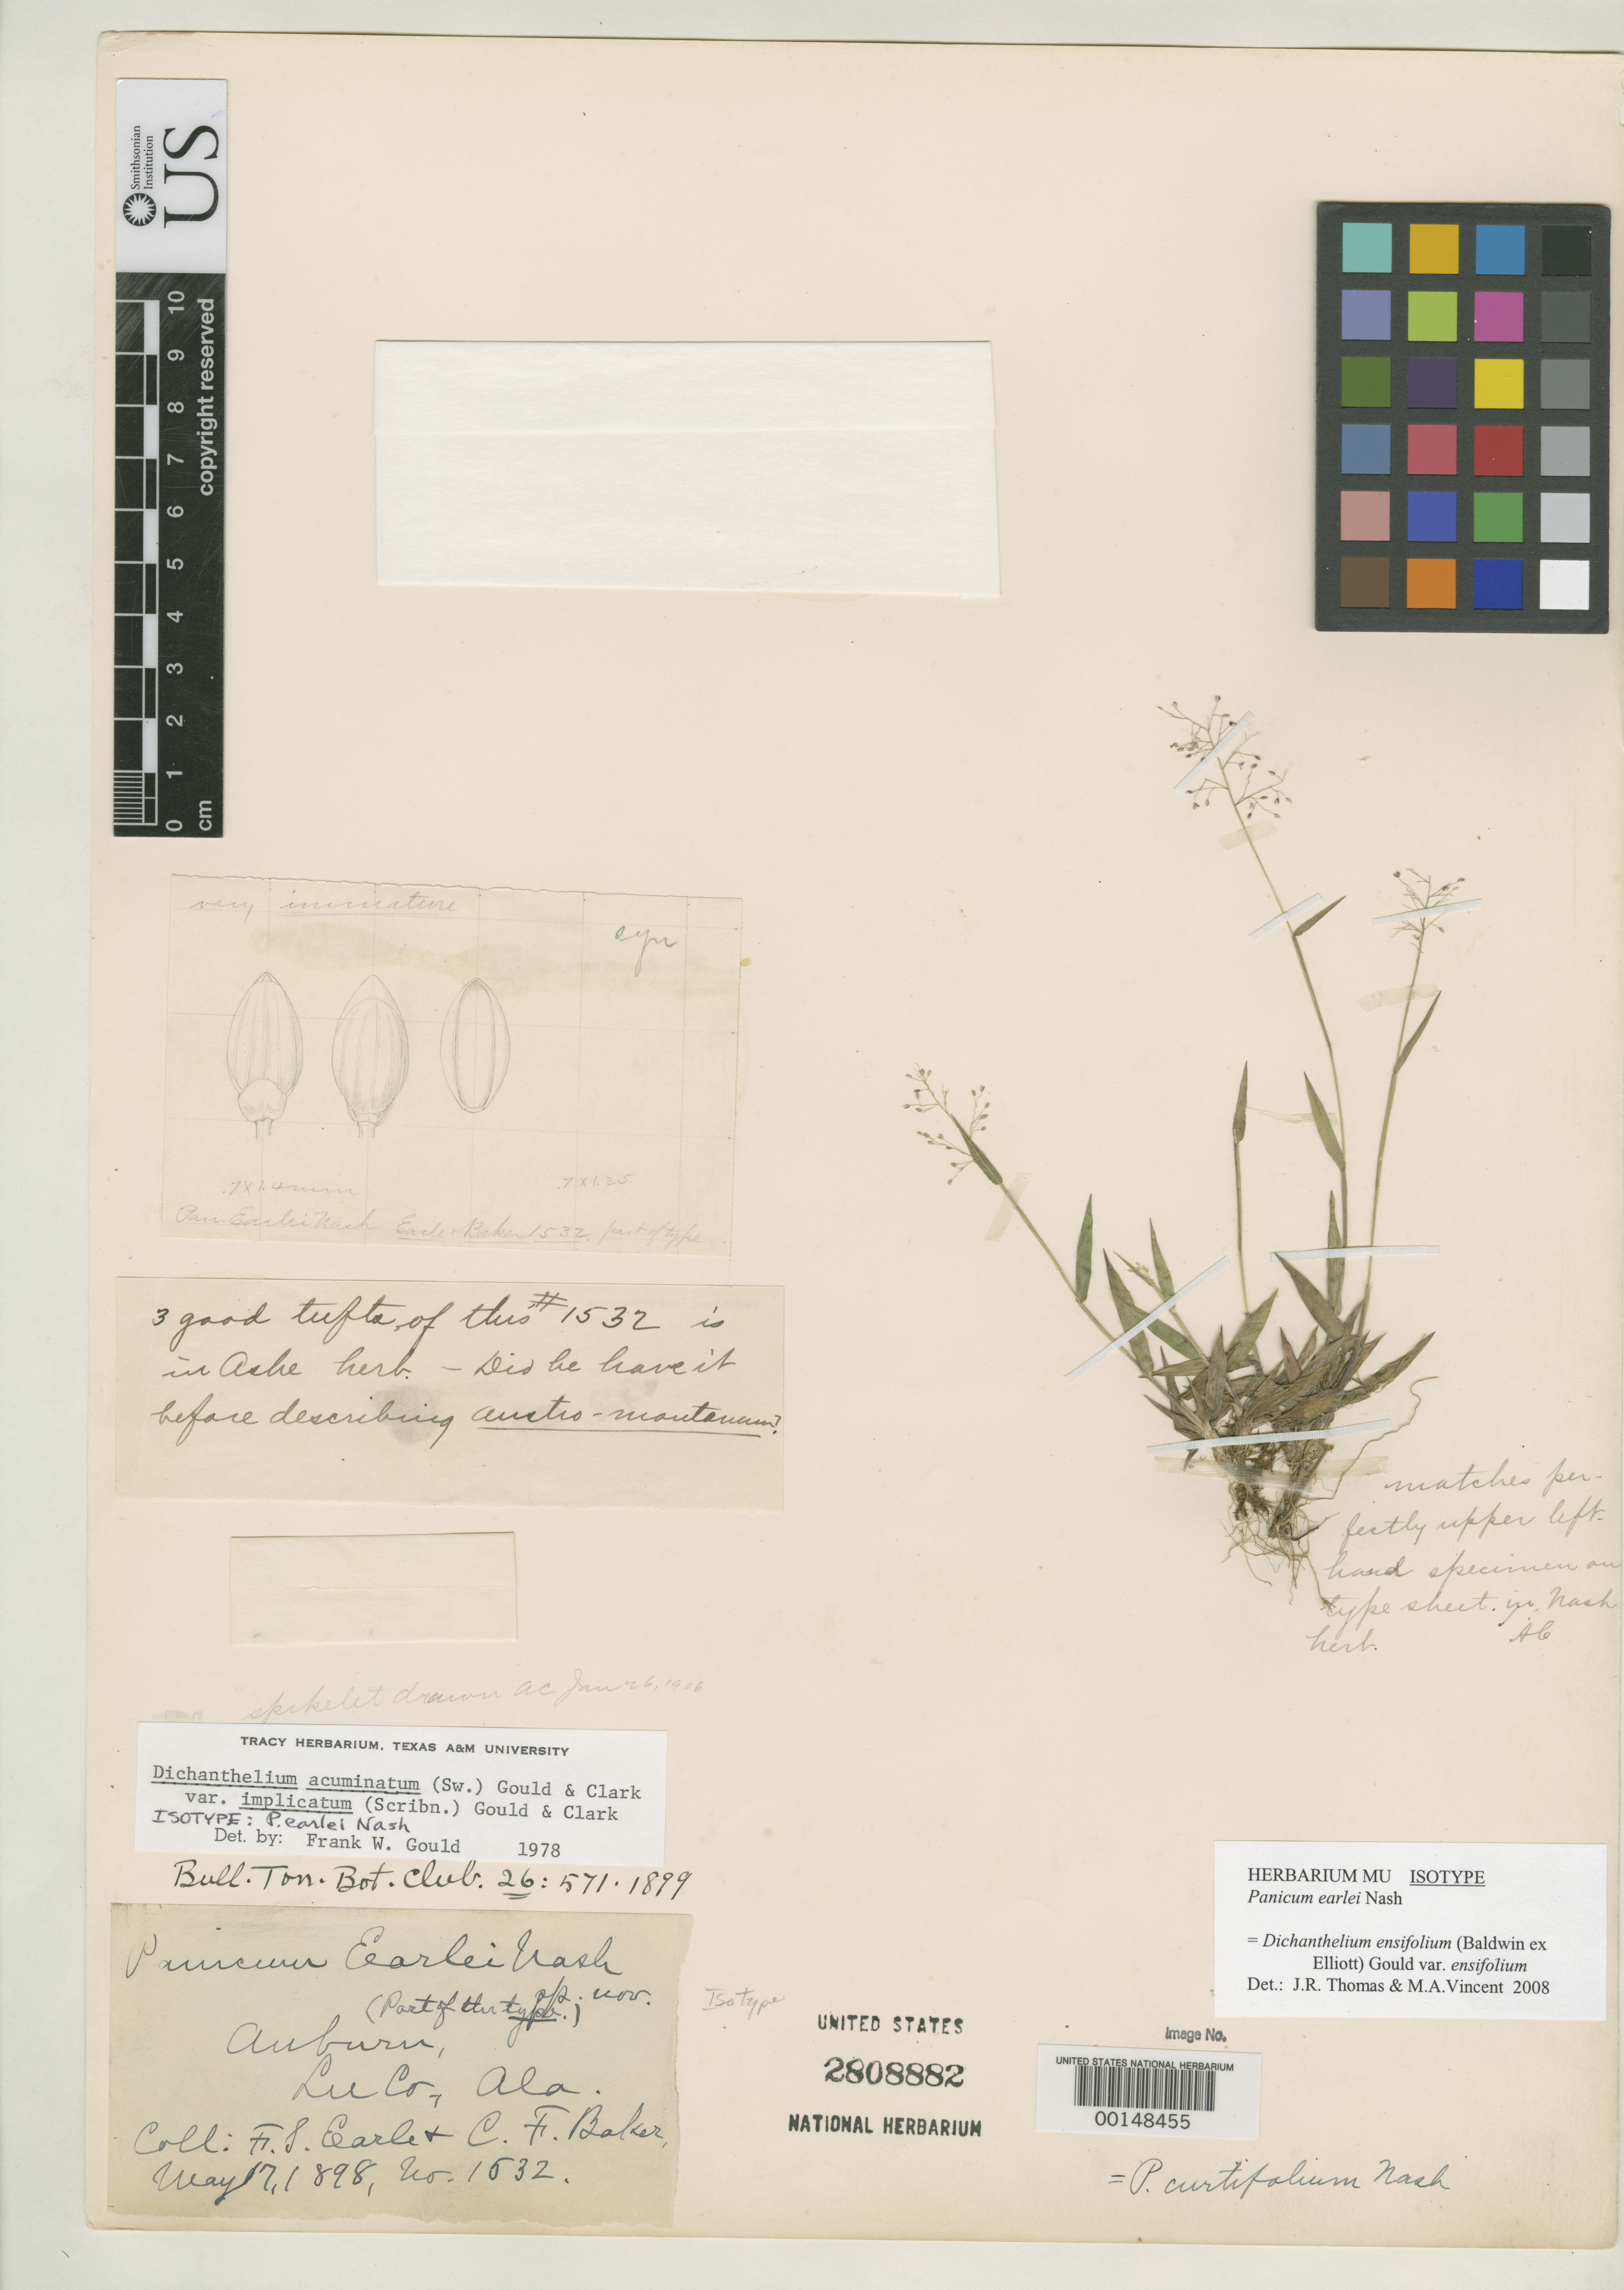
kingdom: Plantae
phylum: Tracheophyta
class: Liliopsida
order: Poales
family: Poaceae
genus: Panicum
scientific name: Panicum earlei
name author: Nash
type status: Isotype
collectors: F. S. Earle & C. F. Baker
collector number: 1532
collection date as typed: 07 May 1898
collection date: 1898-05-07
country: United States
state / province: Alabama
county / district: Lee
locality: Auburn.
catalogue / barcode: US 2808882